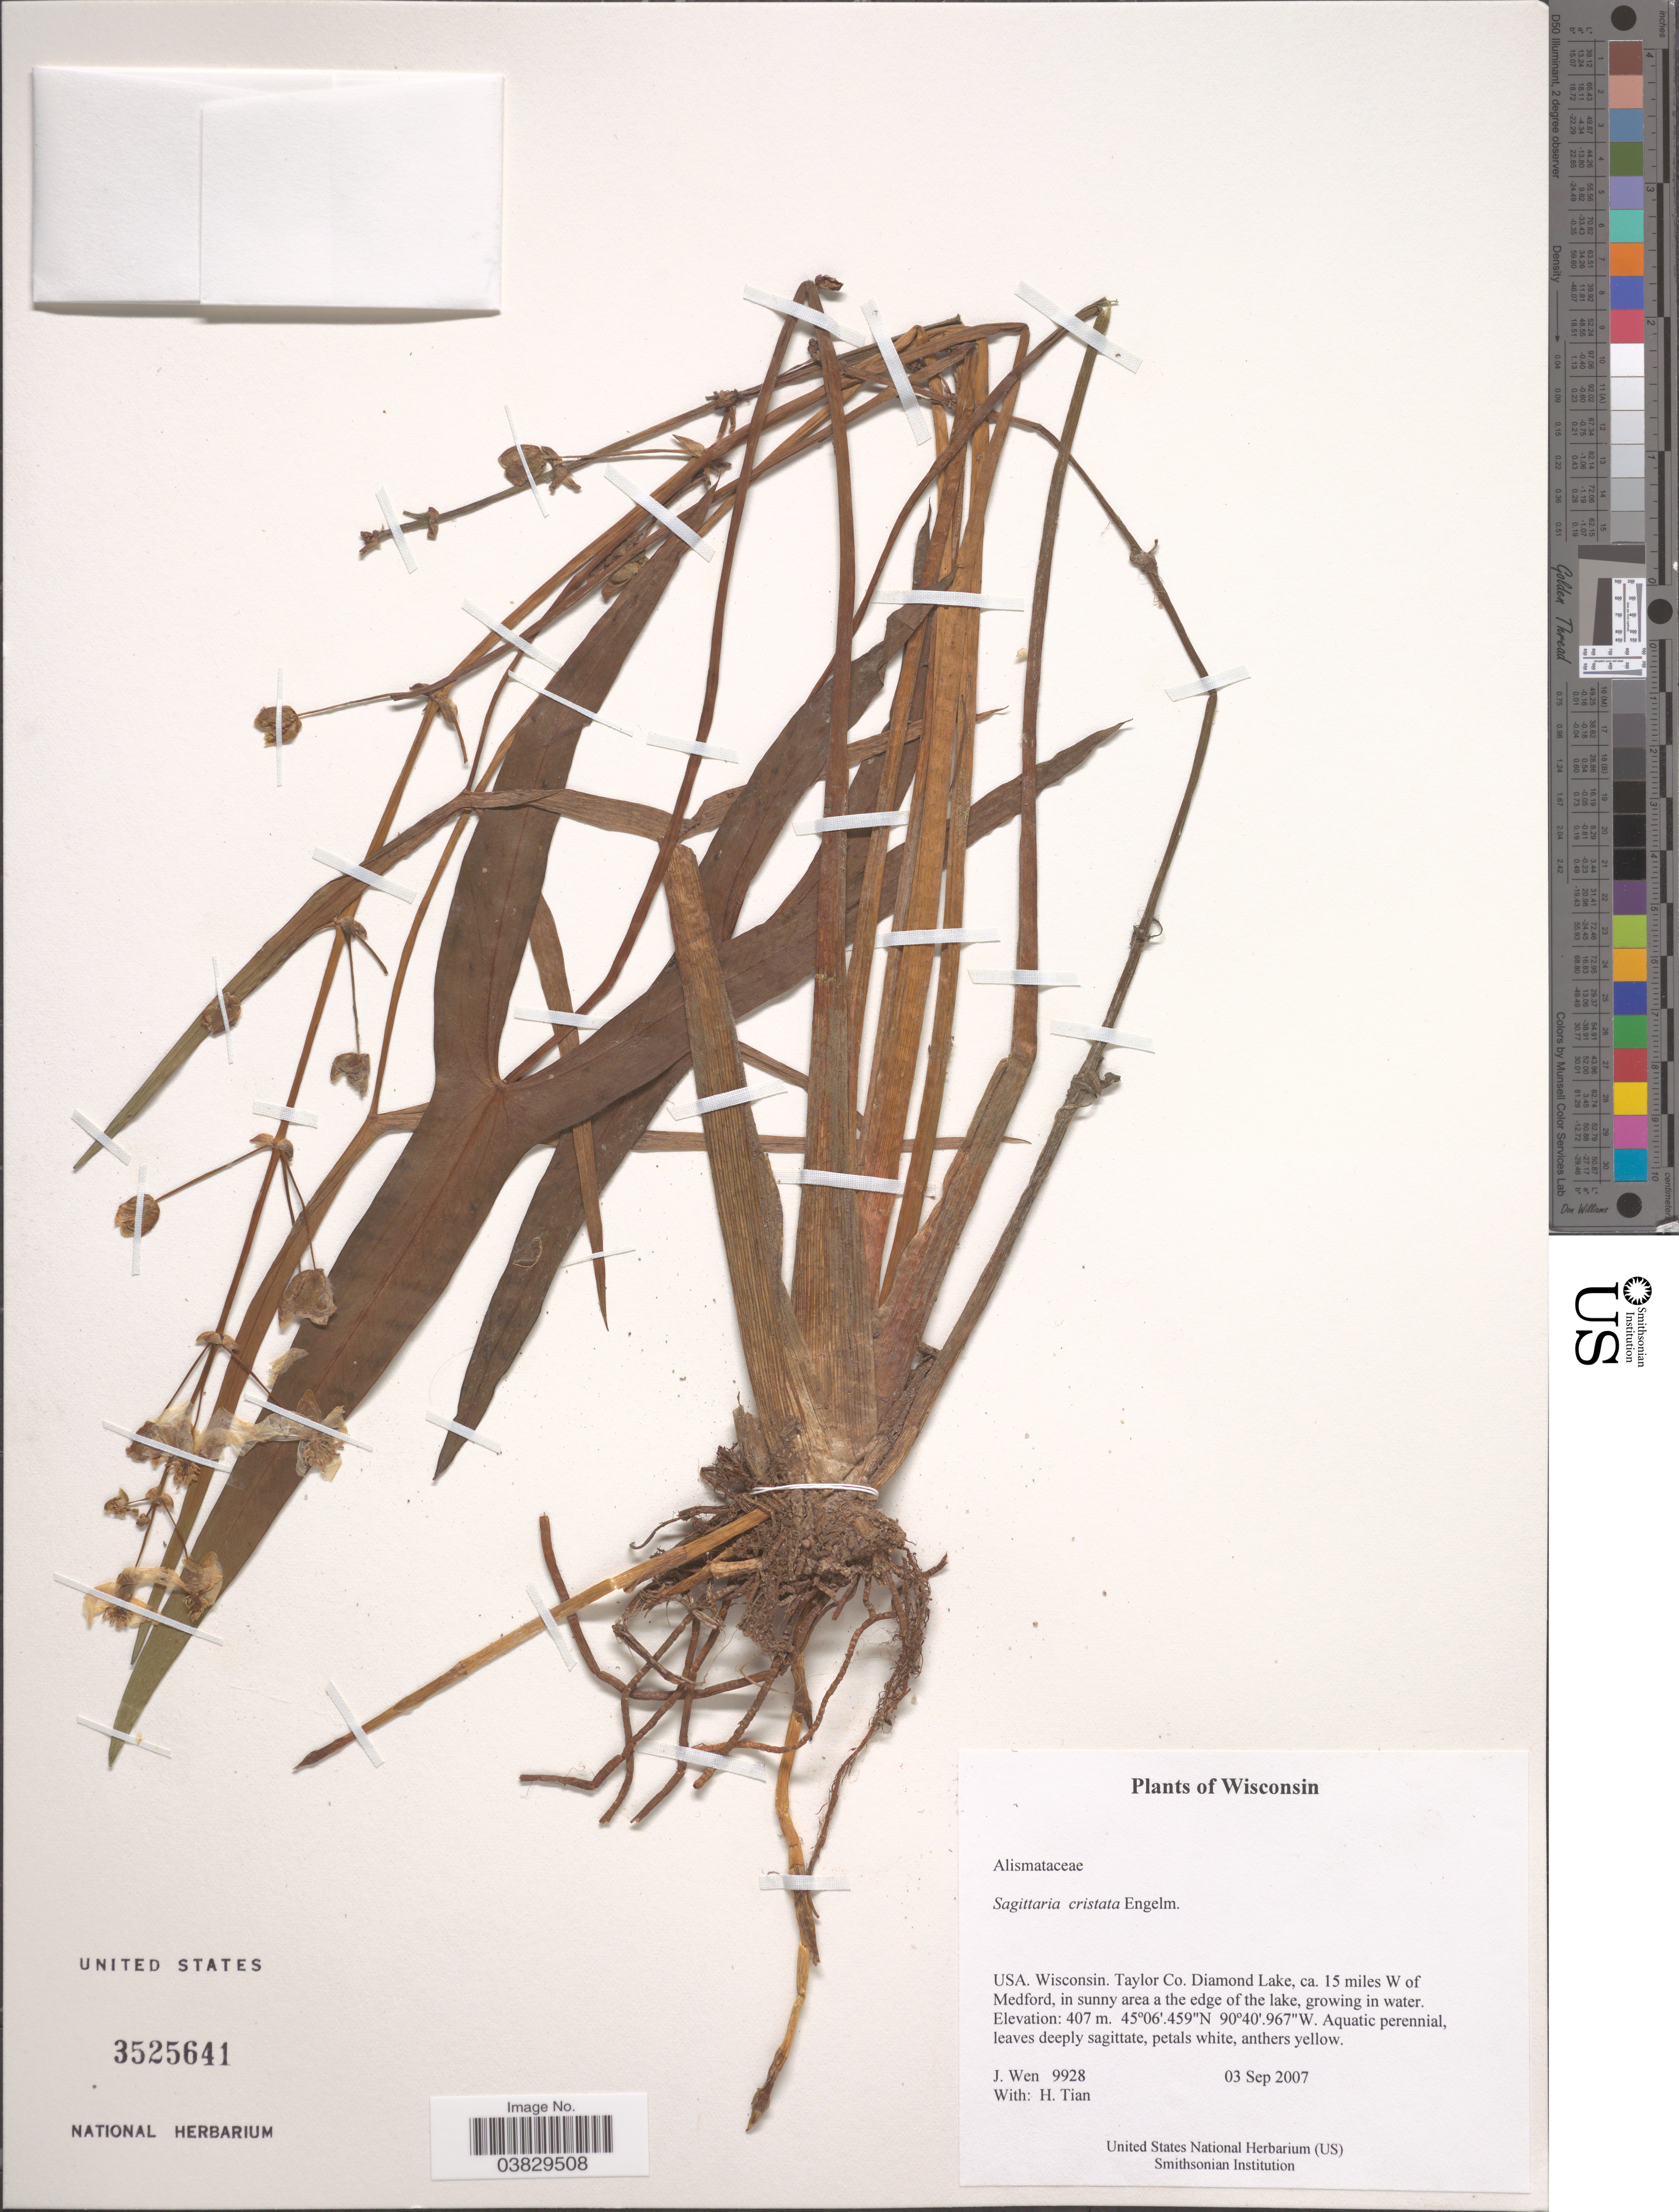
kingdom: Plantae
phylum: Tracheophyta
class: Liliopsida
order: Alismatales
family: Alismataceae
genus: Sagittaria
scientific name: Sagittaria cristata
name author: Engelm.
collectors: J. Wen & H. Tian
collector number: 9928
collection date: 2007-09-03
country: United States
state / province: Wisconsin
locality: Taylor Co. Diamond Lake, ca. 15 miles W of Medford.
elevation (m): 407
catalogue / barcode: US 3525641